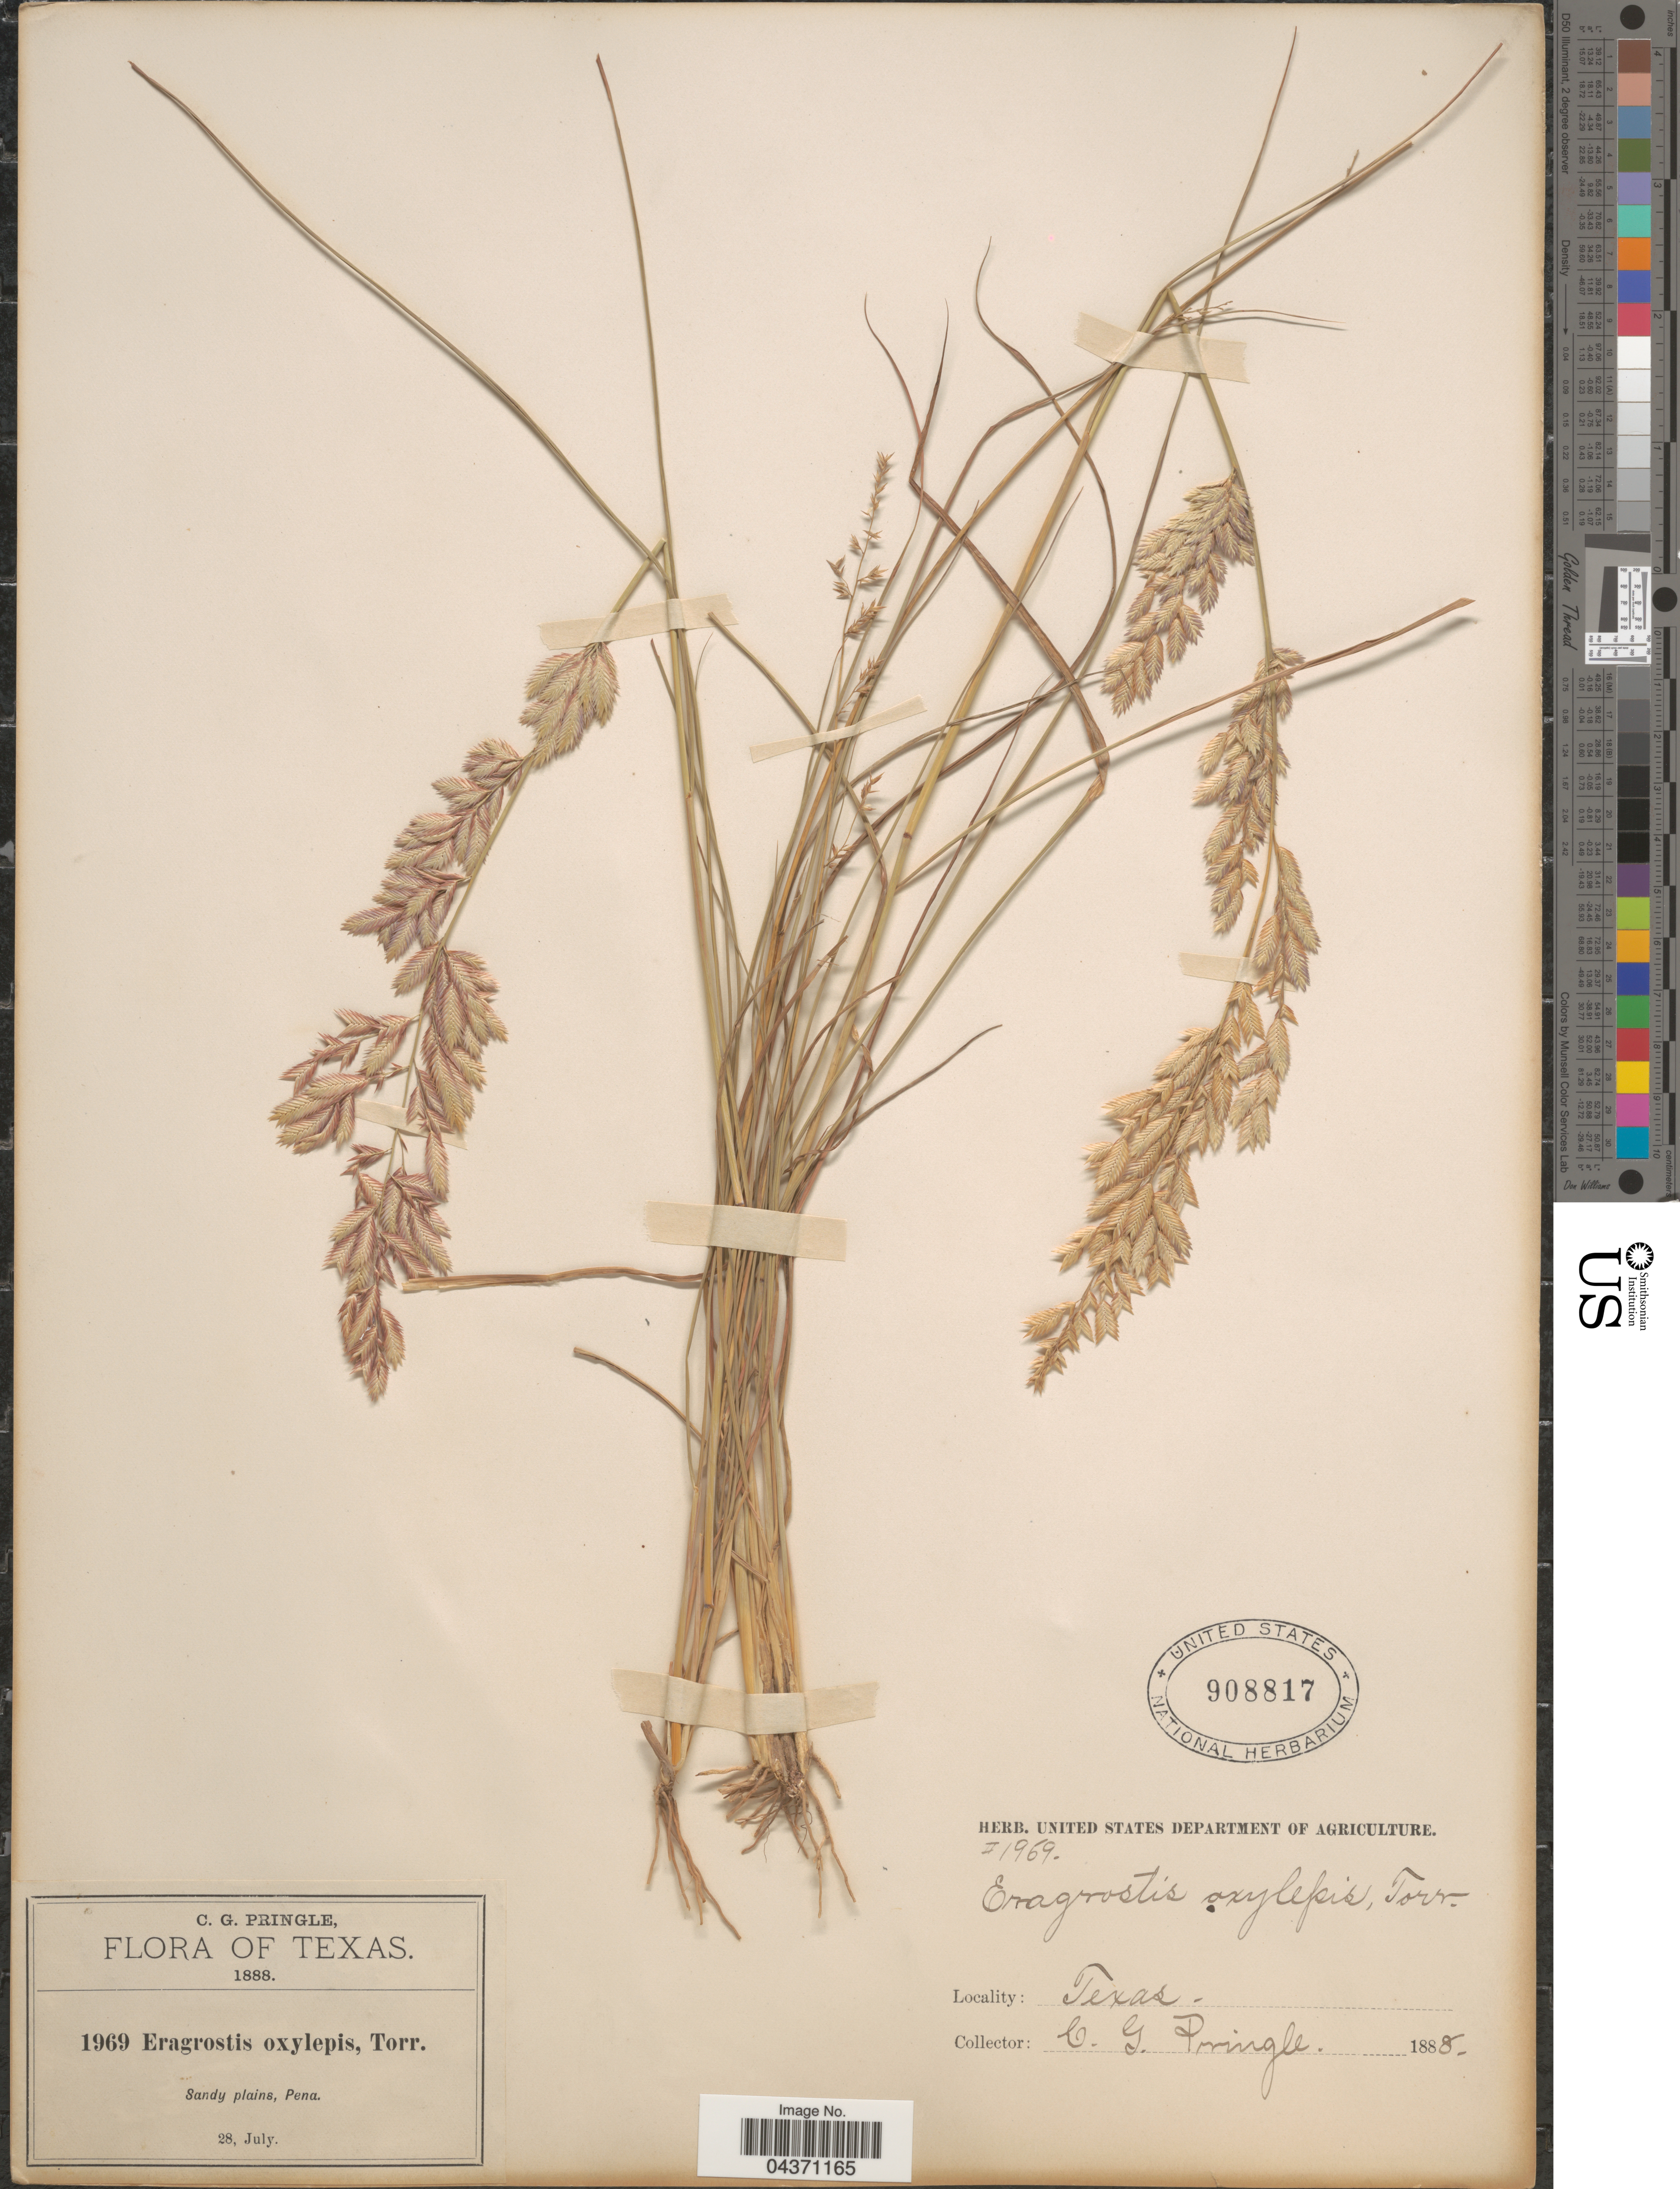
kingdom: Plantae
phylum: Tracheophyta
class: Liliopsida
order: Poales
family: Poaceae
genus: Eragrostis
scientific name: Eragrostis secundiflora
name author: J. Presl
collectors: C. G. Pringle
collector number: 1969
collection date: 1888-07-28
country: United States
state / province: Texas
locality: Sandy plains, Pena.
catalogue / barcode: US 908817